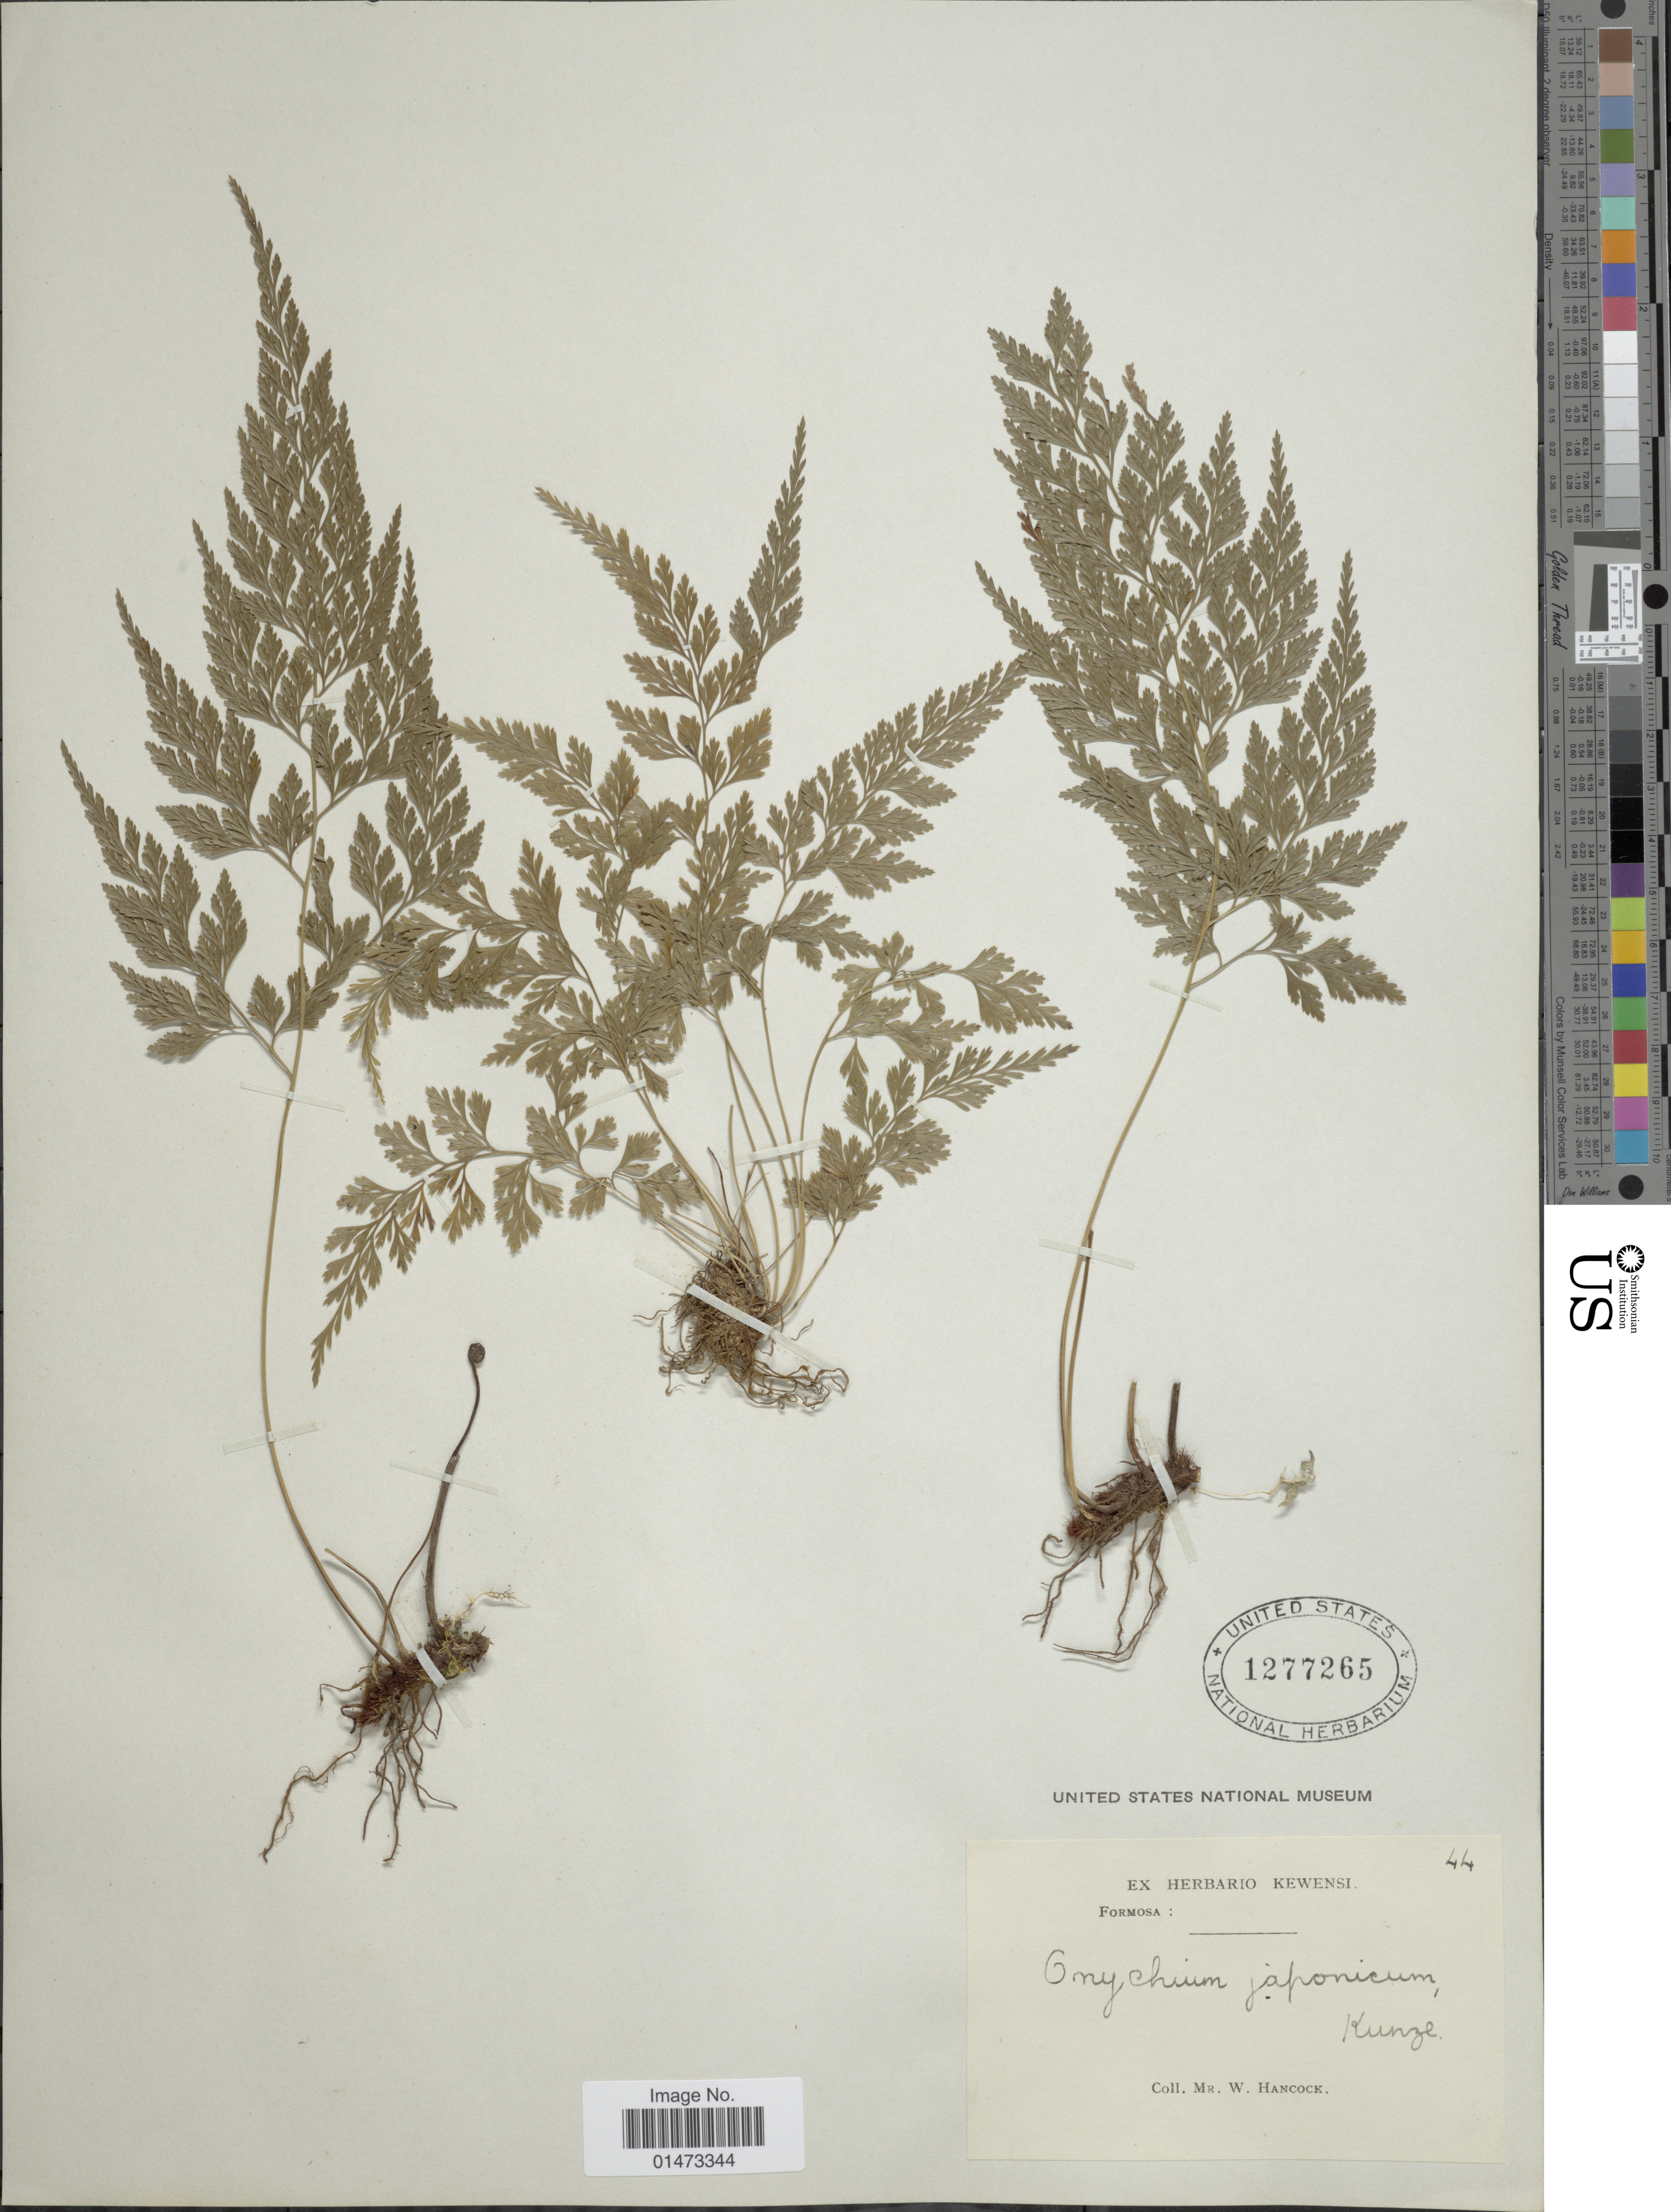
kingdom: Plantae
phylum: Tracheophyta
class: Polypodiopsida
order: Polypodiales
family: Pteridaceae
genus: Onychium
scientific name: Onychium japonicum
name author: (Thunb.) Kunze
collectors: W. Hancock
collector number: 44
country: Taiwan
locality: Formosa.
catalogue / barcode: US 1277265